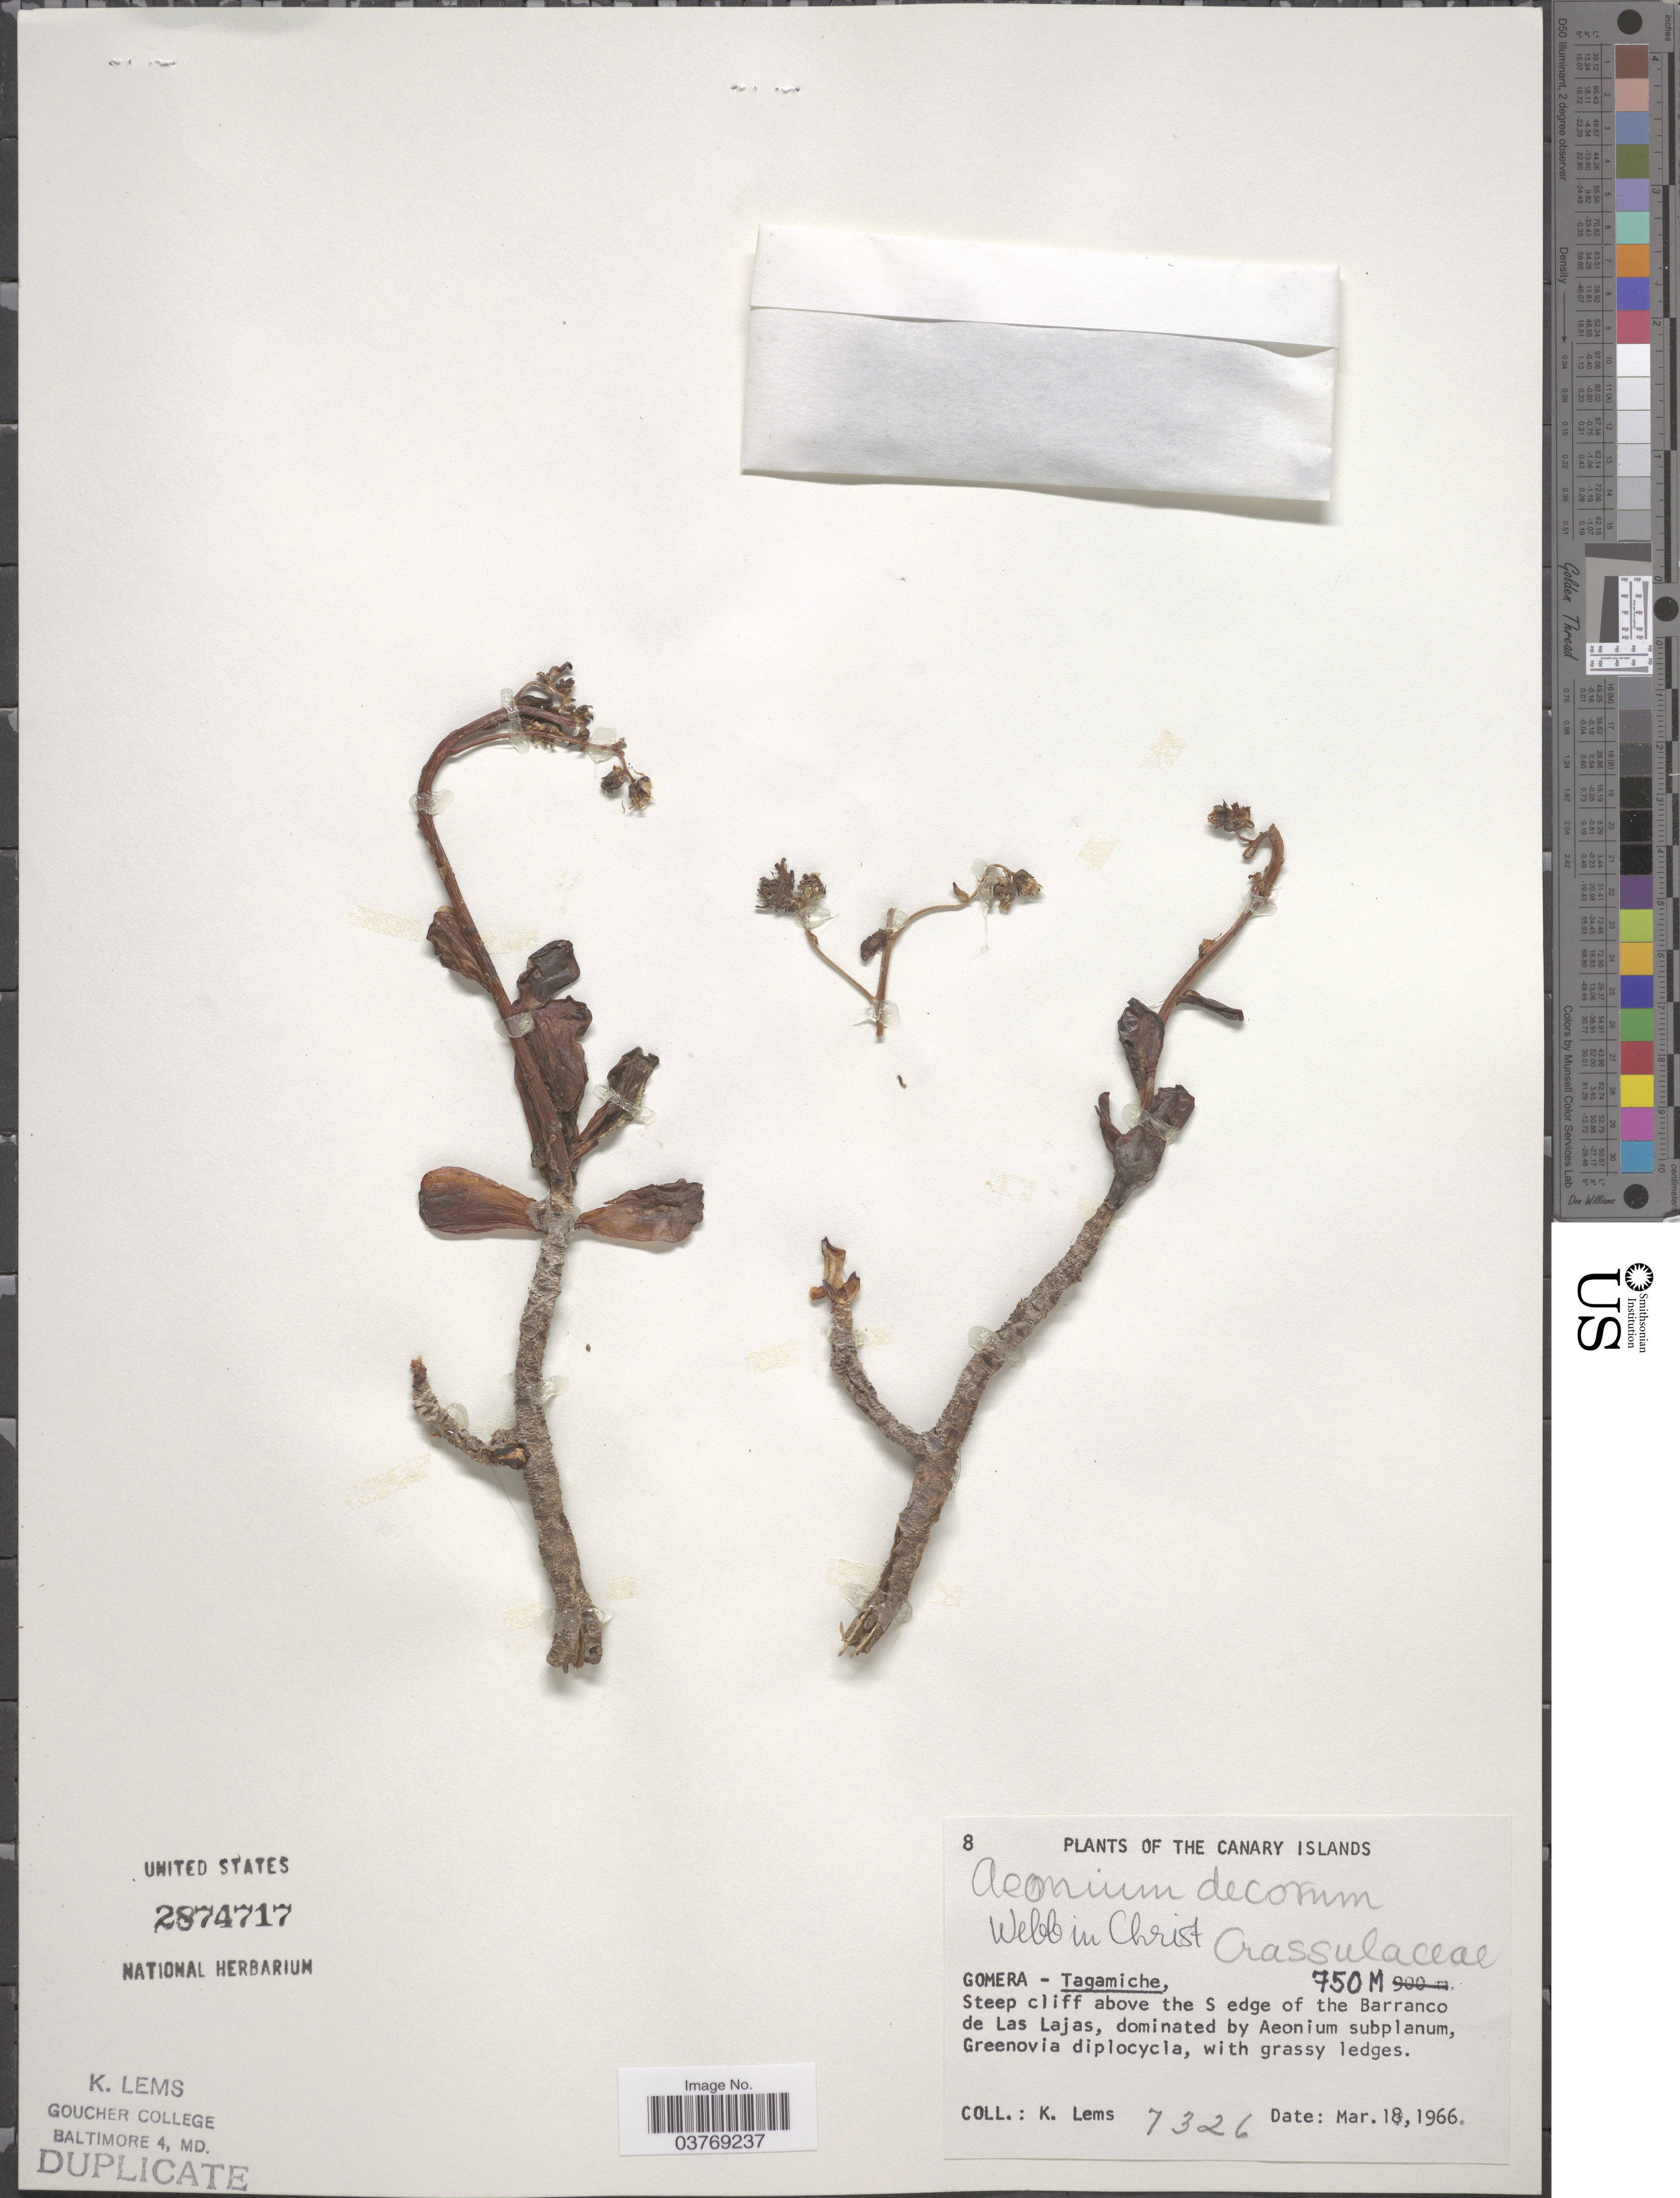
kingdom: Plantae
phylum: Tracheophyta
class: Magnoliopsida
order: Saxifragales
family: Crassulaceae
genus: Aeonium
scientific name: Aeonium decorum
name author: Webb ex Bolle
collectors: K. Lems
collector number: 7326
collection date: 1966-03-18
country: Spain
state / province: Canarias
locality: The Canary Islands. Gomera - Tagamiche. Steep cliff above the S edge of the Barranco de Las Lajas.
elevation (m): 750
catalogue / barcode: US 2874717